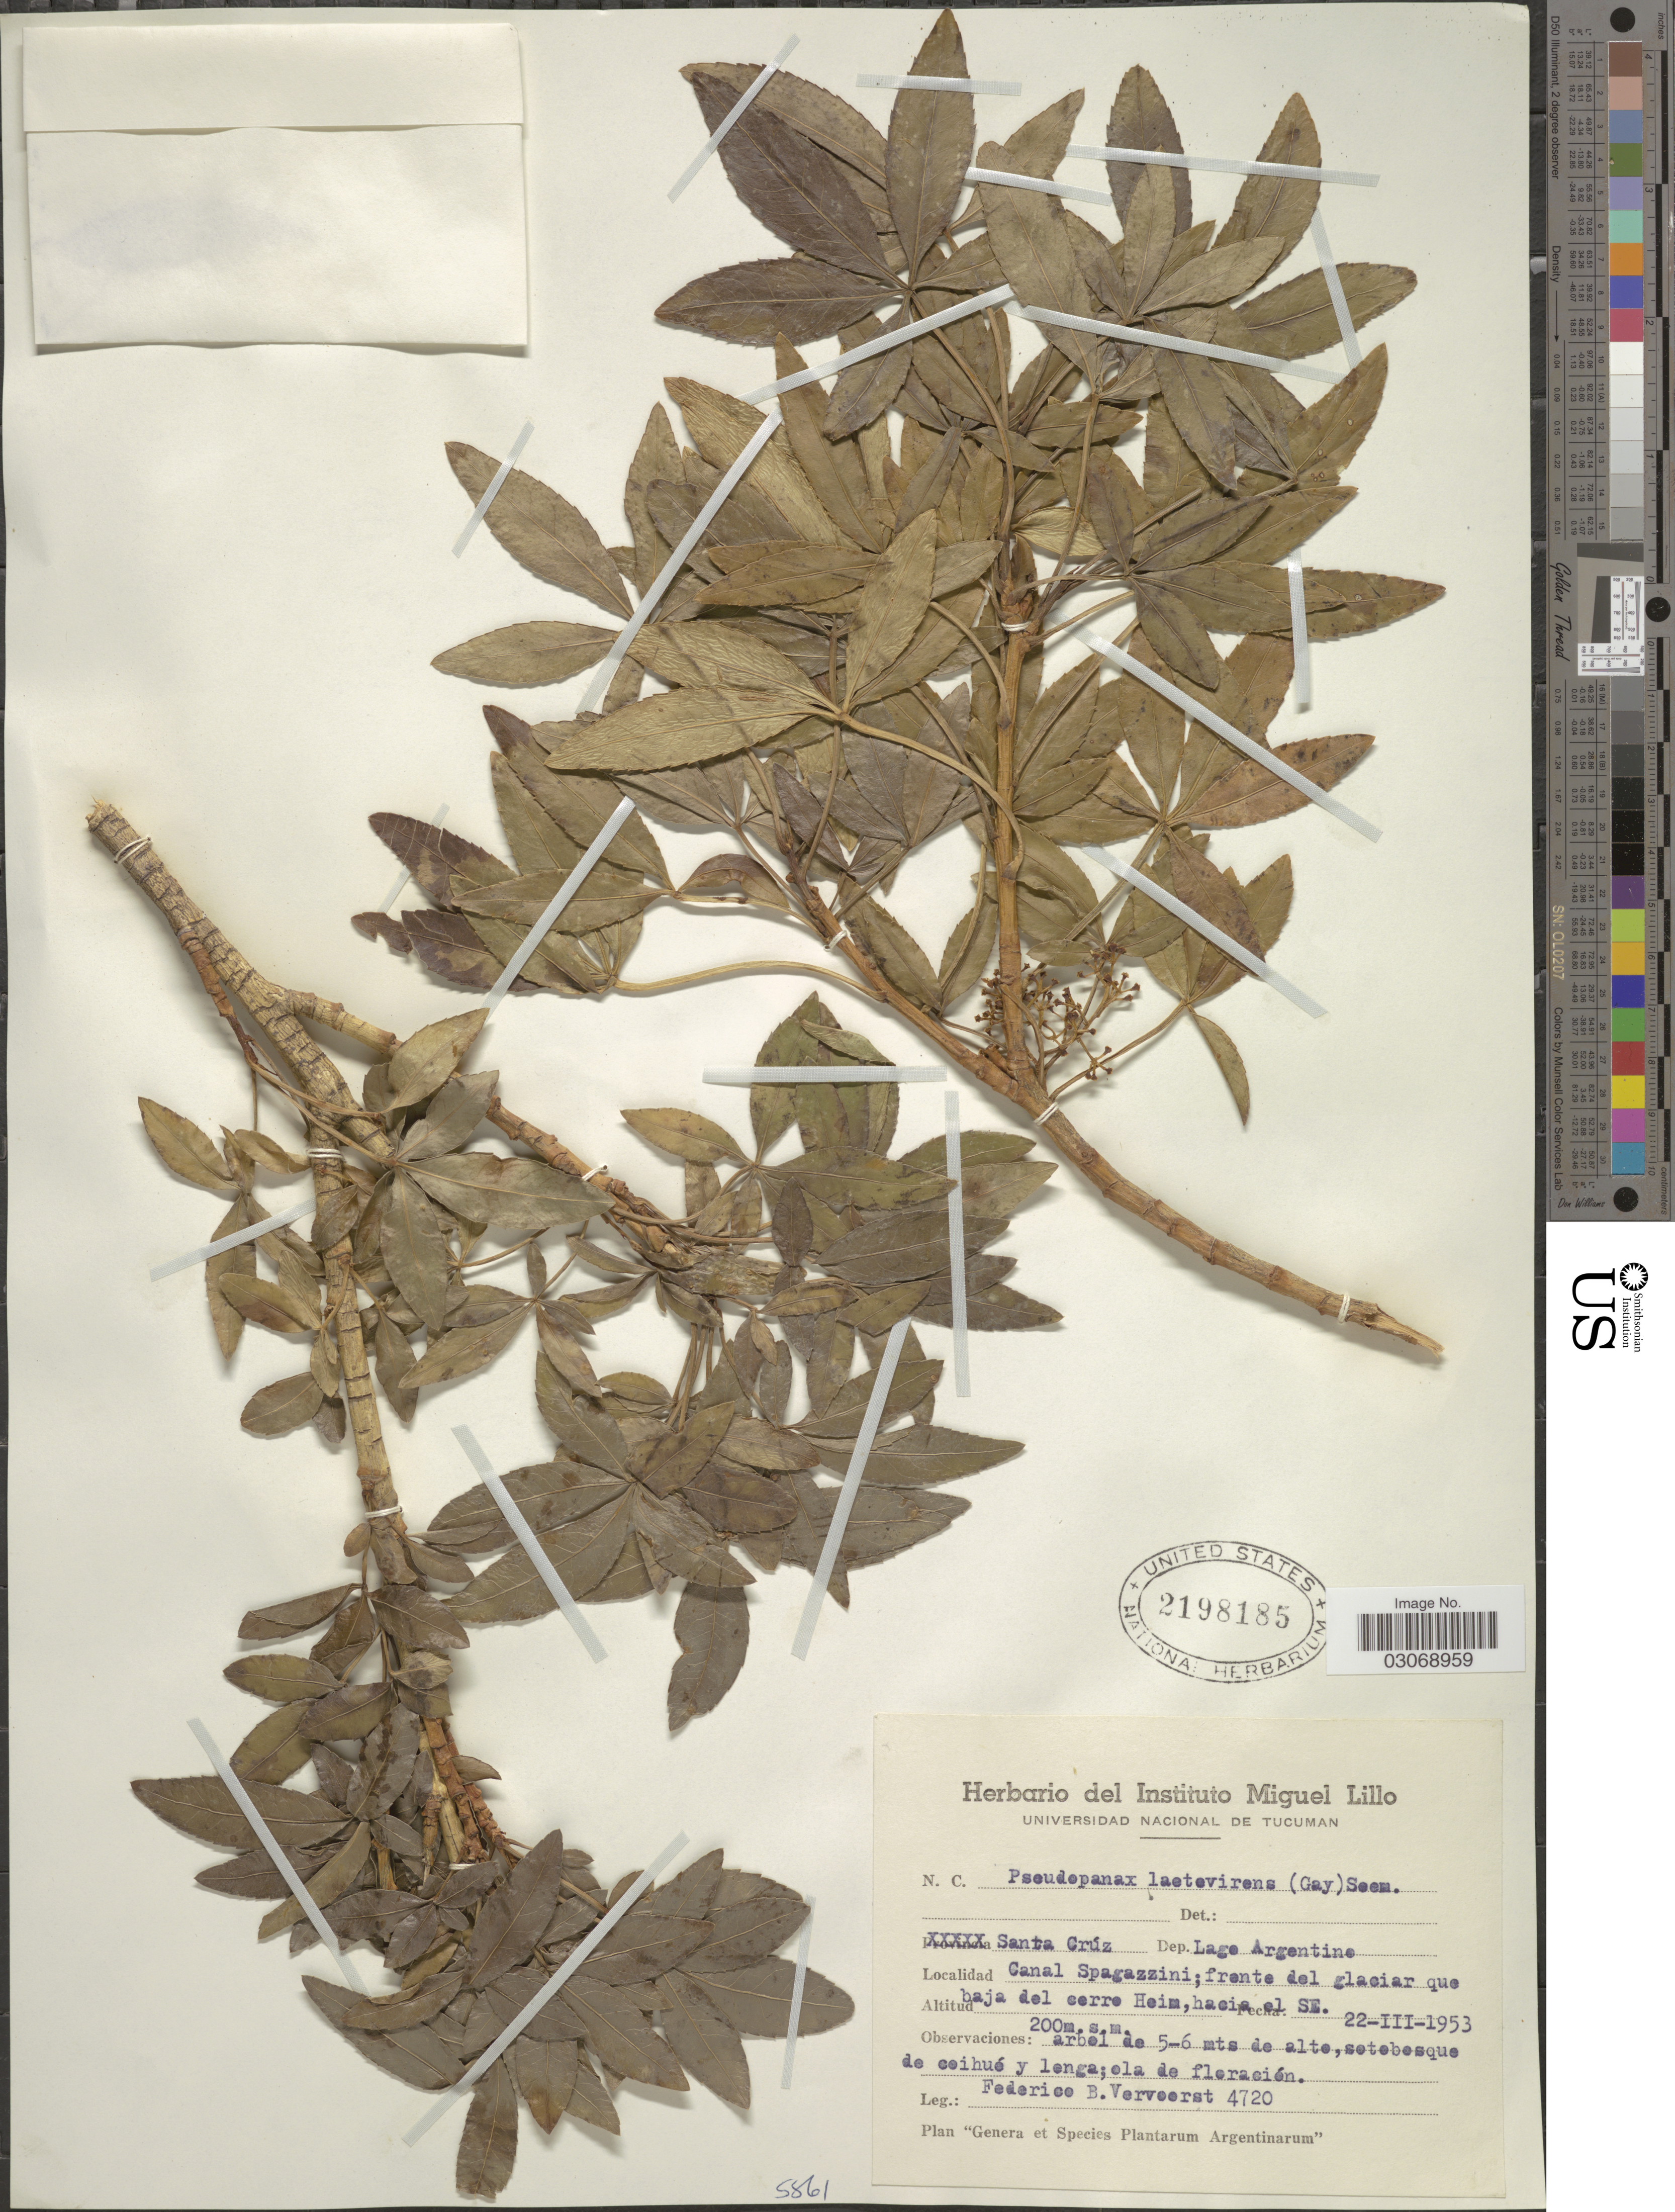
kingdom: Plantae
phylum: Tracheophyta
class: Magnoliopsida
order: Apiales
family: Araliaceae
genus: Pseudopanax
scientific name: Pseudopanax laetevirens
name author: (Gay) Baill.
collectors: F. B. Vervoorst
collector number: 4720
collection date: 1953-03-22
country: Argentina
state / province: Santa Cruz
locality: Santa Crúz. Dep. Lage Argentine. Canal Spagazzini; frente del glaciar que baja del cerro Heim, hacia el SE.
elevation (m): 200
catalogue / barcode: US 2198185